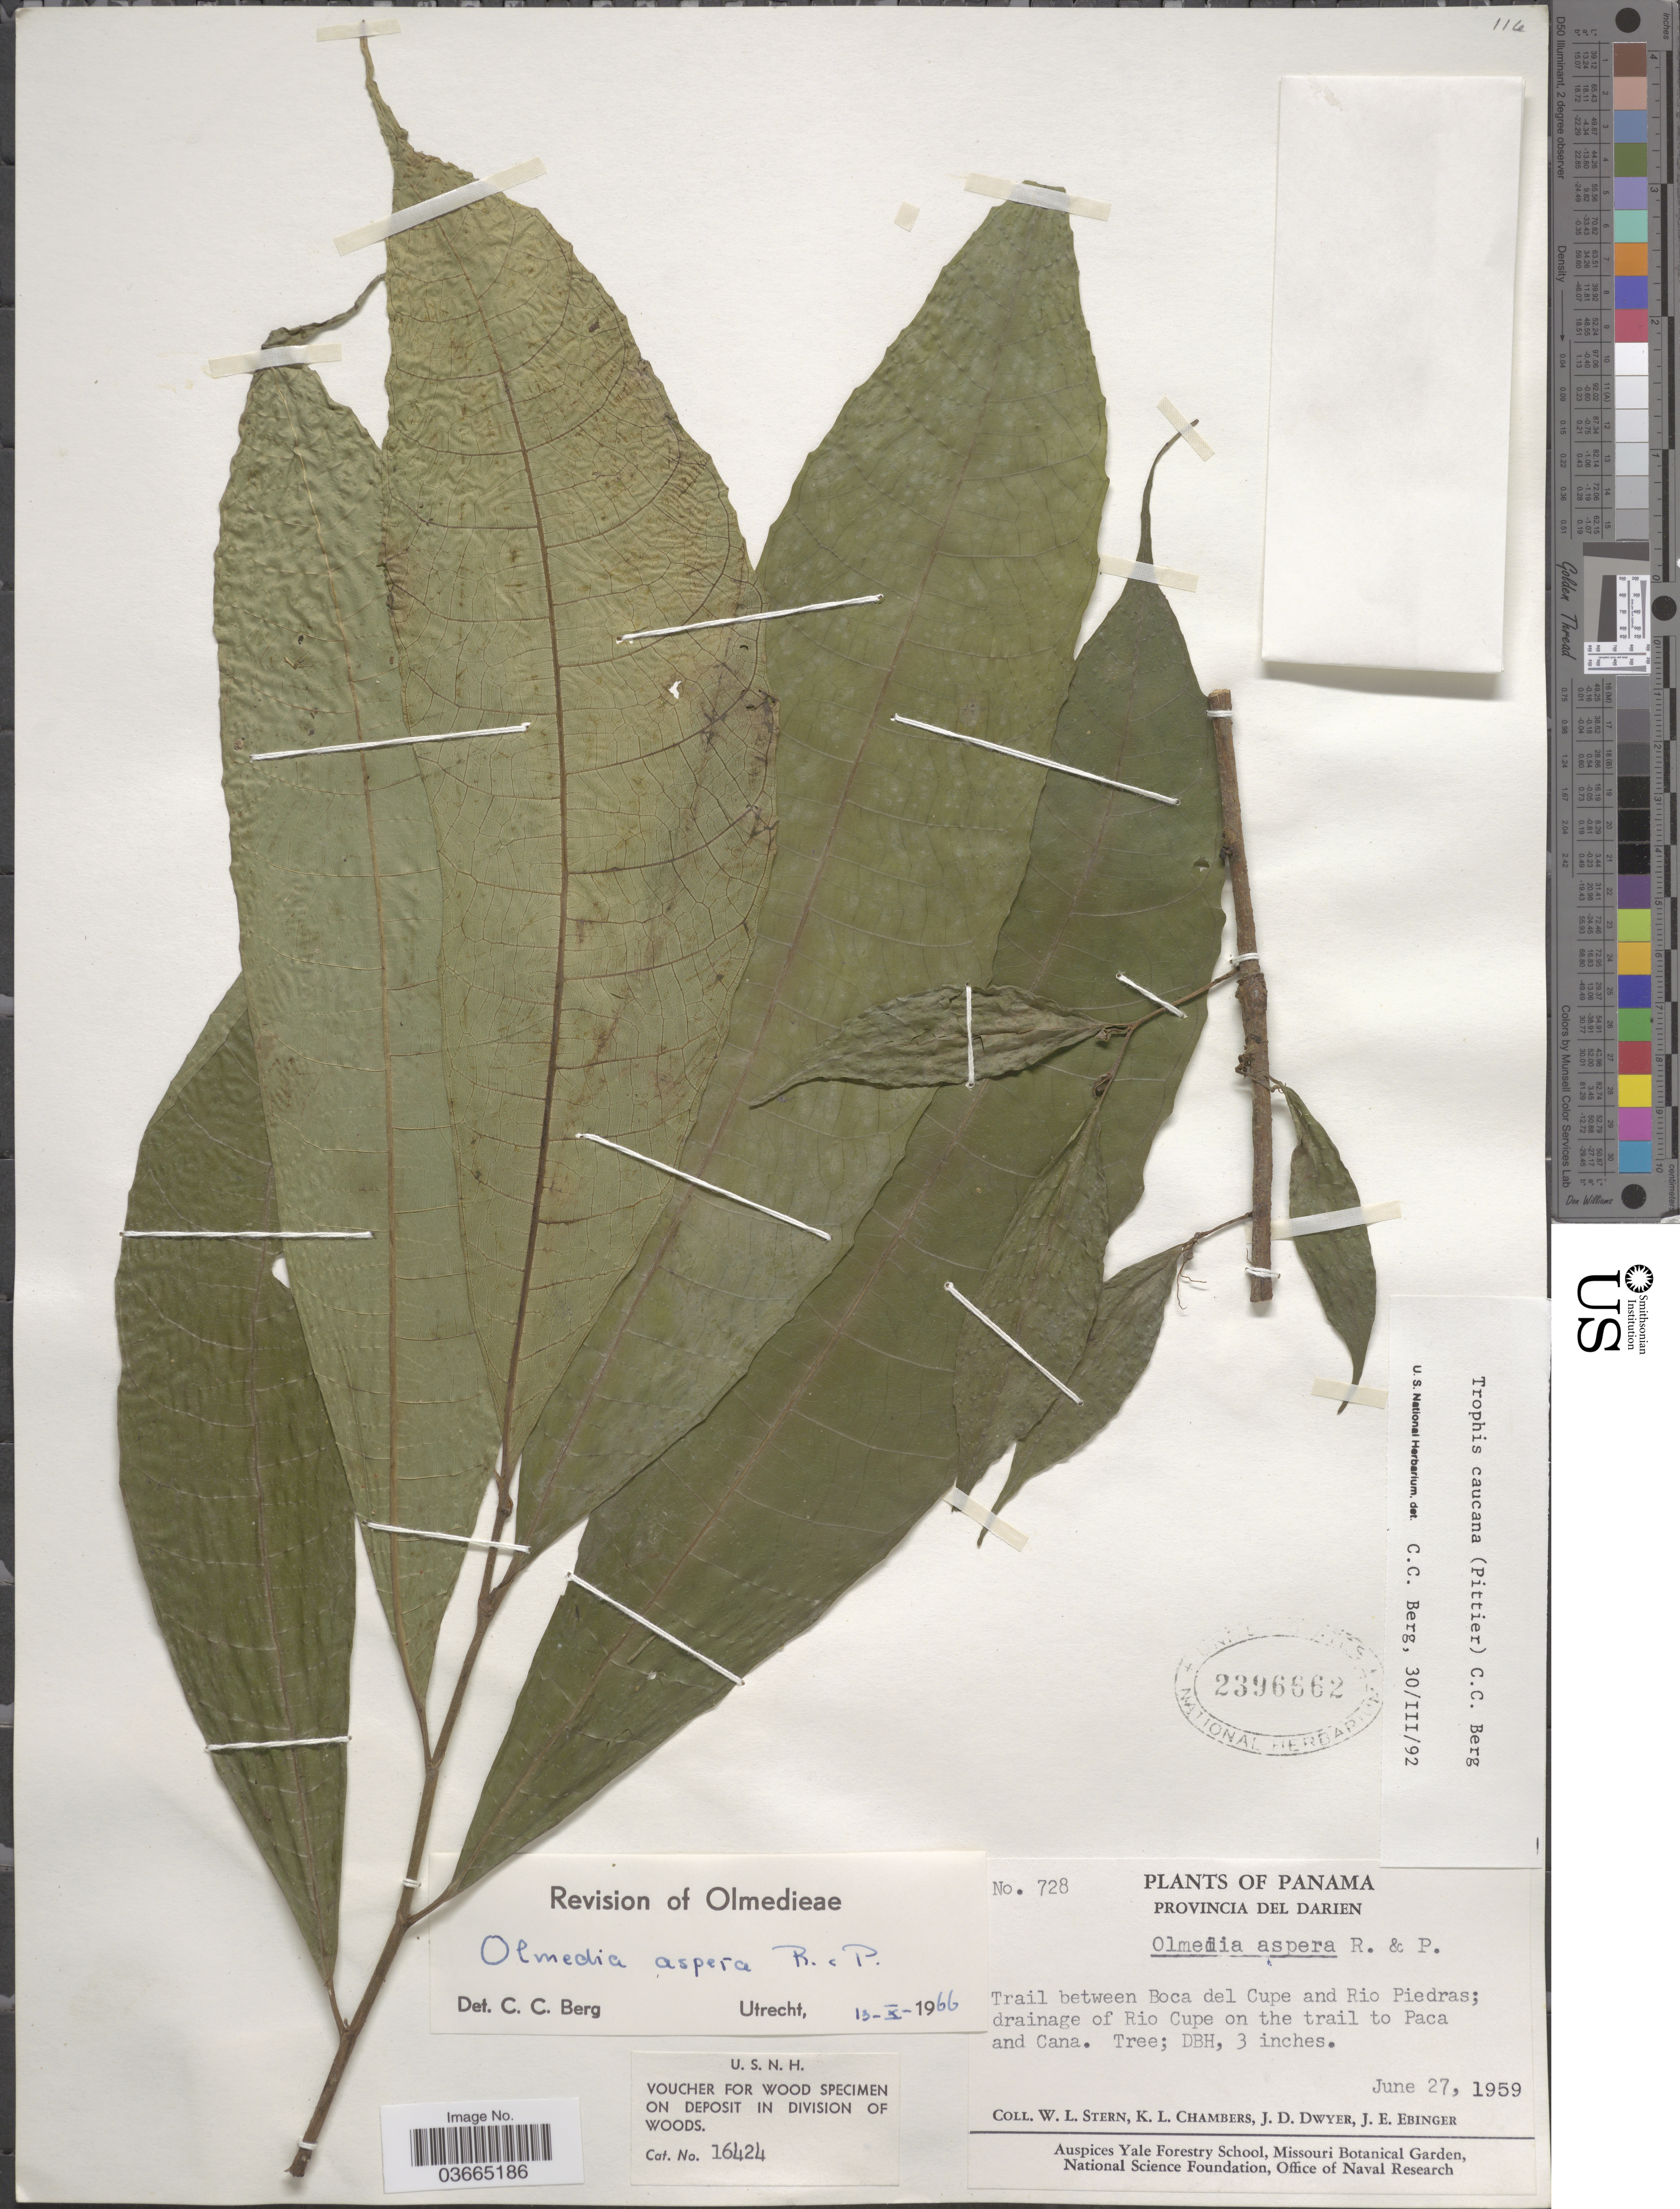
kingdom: Plantae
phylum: Tracheophyta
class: Magnoliopsida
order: Rosales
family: Moraceae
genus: Olmedia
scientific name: Olmedia aspera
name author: Ruiz & Pav.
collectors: W. L. Stern, K. Chambers, J. D. Dwyer & J. Ebinger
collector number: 728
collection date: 1959-06-27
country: Panama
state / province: Darien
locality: Trail between Boca del Cupe and Rio Piedras; drainage of Rio Cupe on the trail to Paca and Cana.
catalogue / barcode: US 2396662